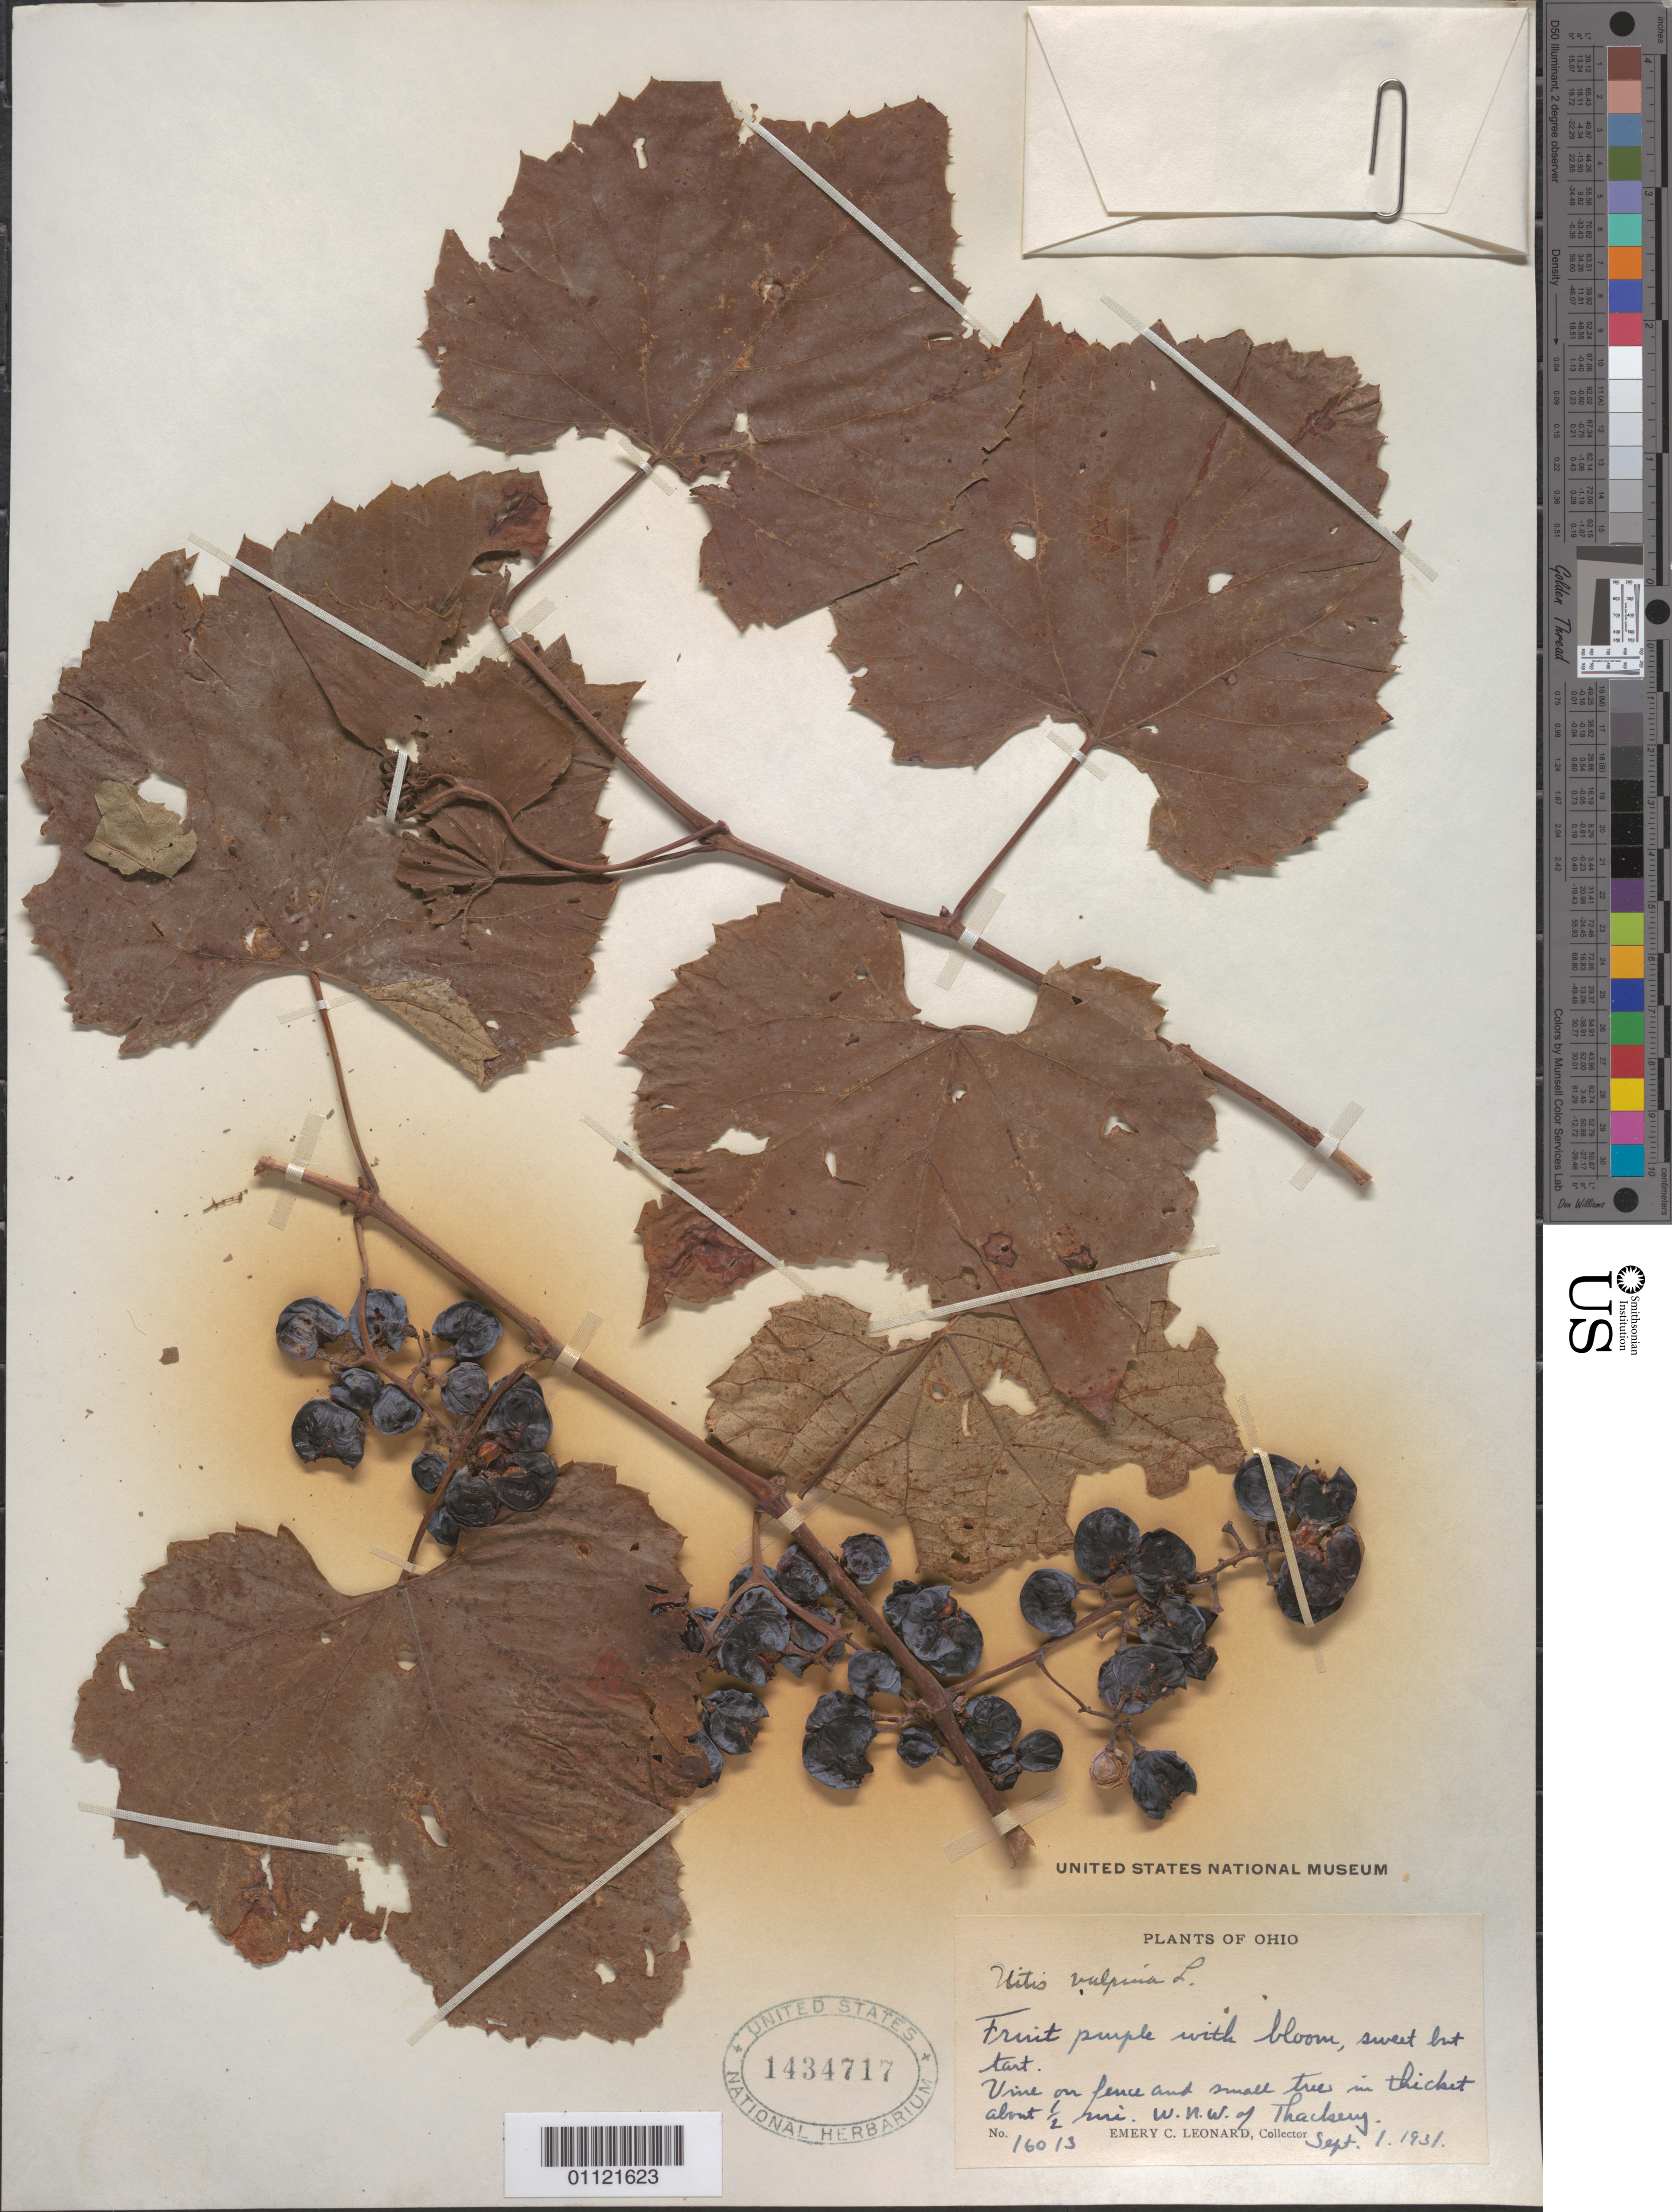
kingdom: Plantae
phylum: Tracheophyta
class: Magnoliopsida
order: Vitales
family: Vitaceae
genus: Vitis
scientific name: Vitis vulpina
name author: L.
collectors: E. C. Leonard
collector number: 16013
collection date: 1931-09-07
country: United States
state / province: Ohio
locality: about 1/2 mi. w.n.w of Thackery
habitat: thicket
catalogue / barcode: US 1434717